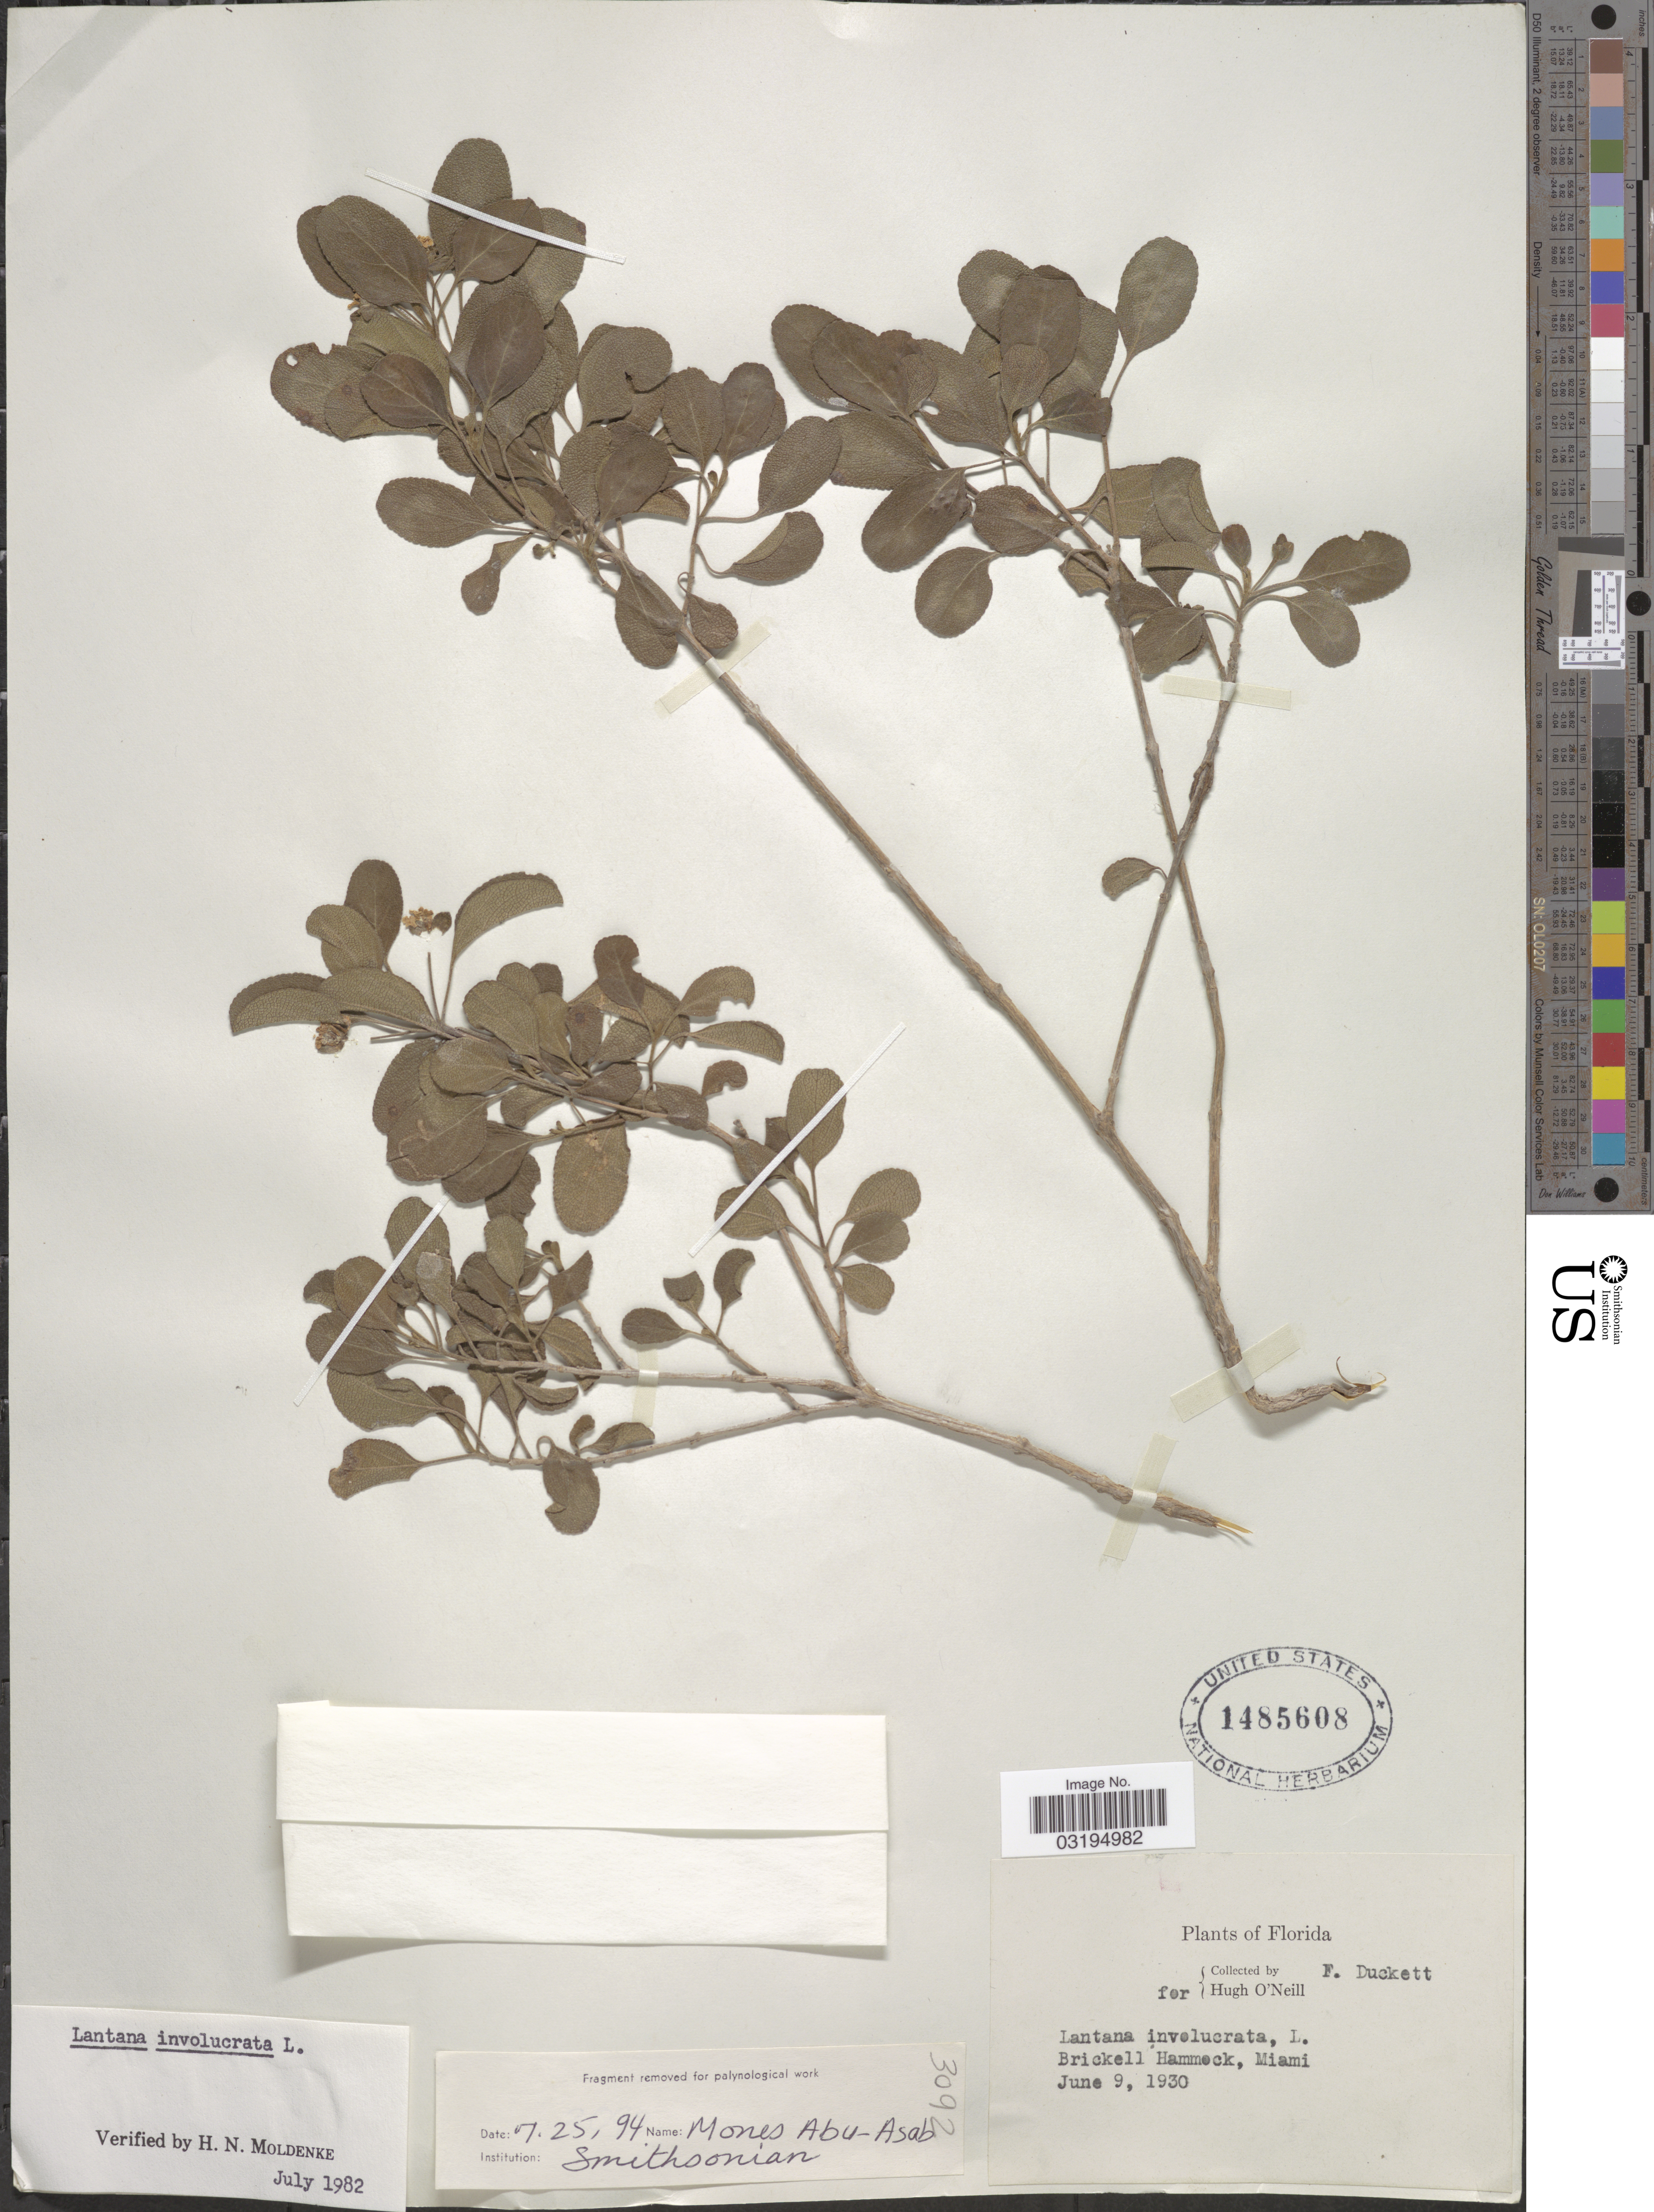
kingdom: Plantae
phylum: Tracheophyta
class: Magnoliopsida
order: Lamiales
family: Verbenaceae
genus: Lantana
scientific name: Lantana involucrata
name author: L.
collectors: F. Duckett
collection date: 1930-06-09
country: United States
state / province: Florida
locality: Brickell Hammock, Miami.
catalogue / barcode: US 1485608